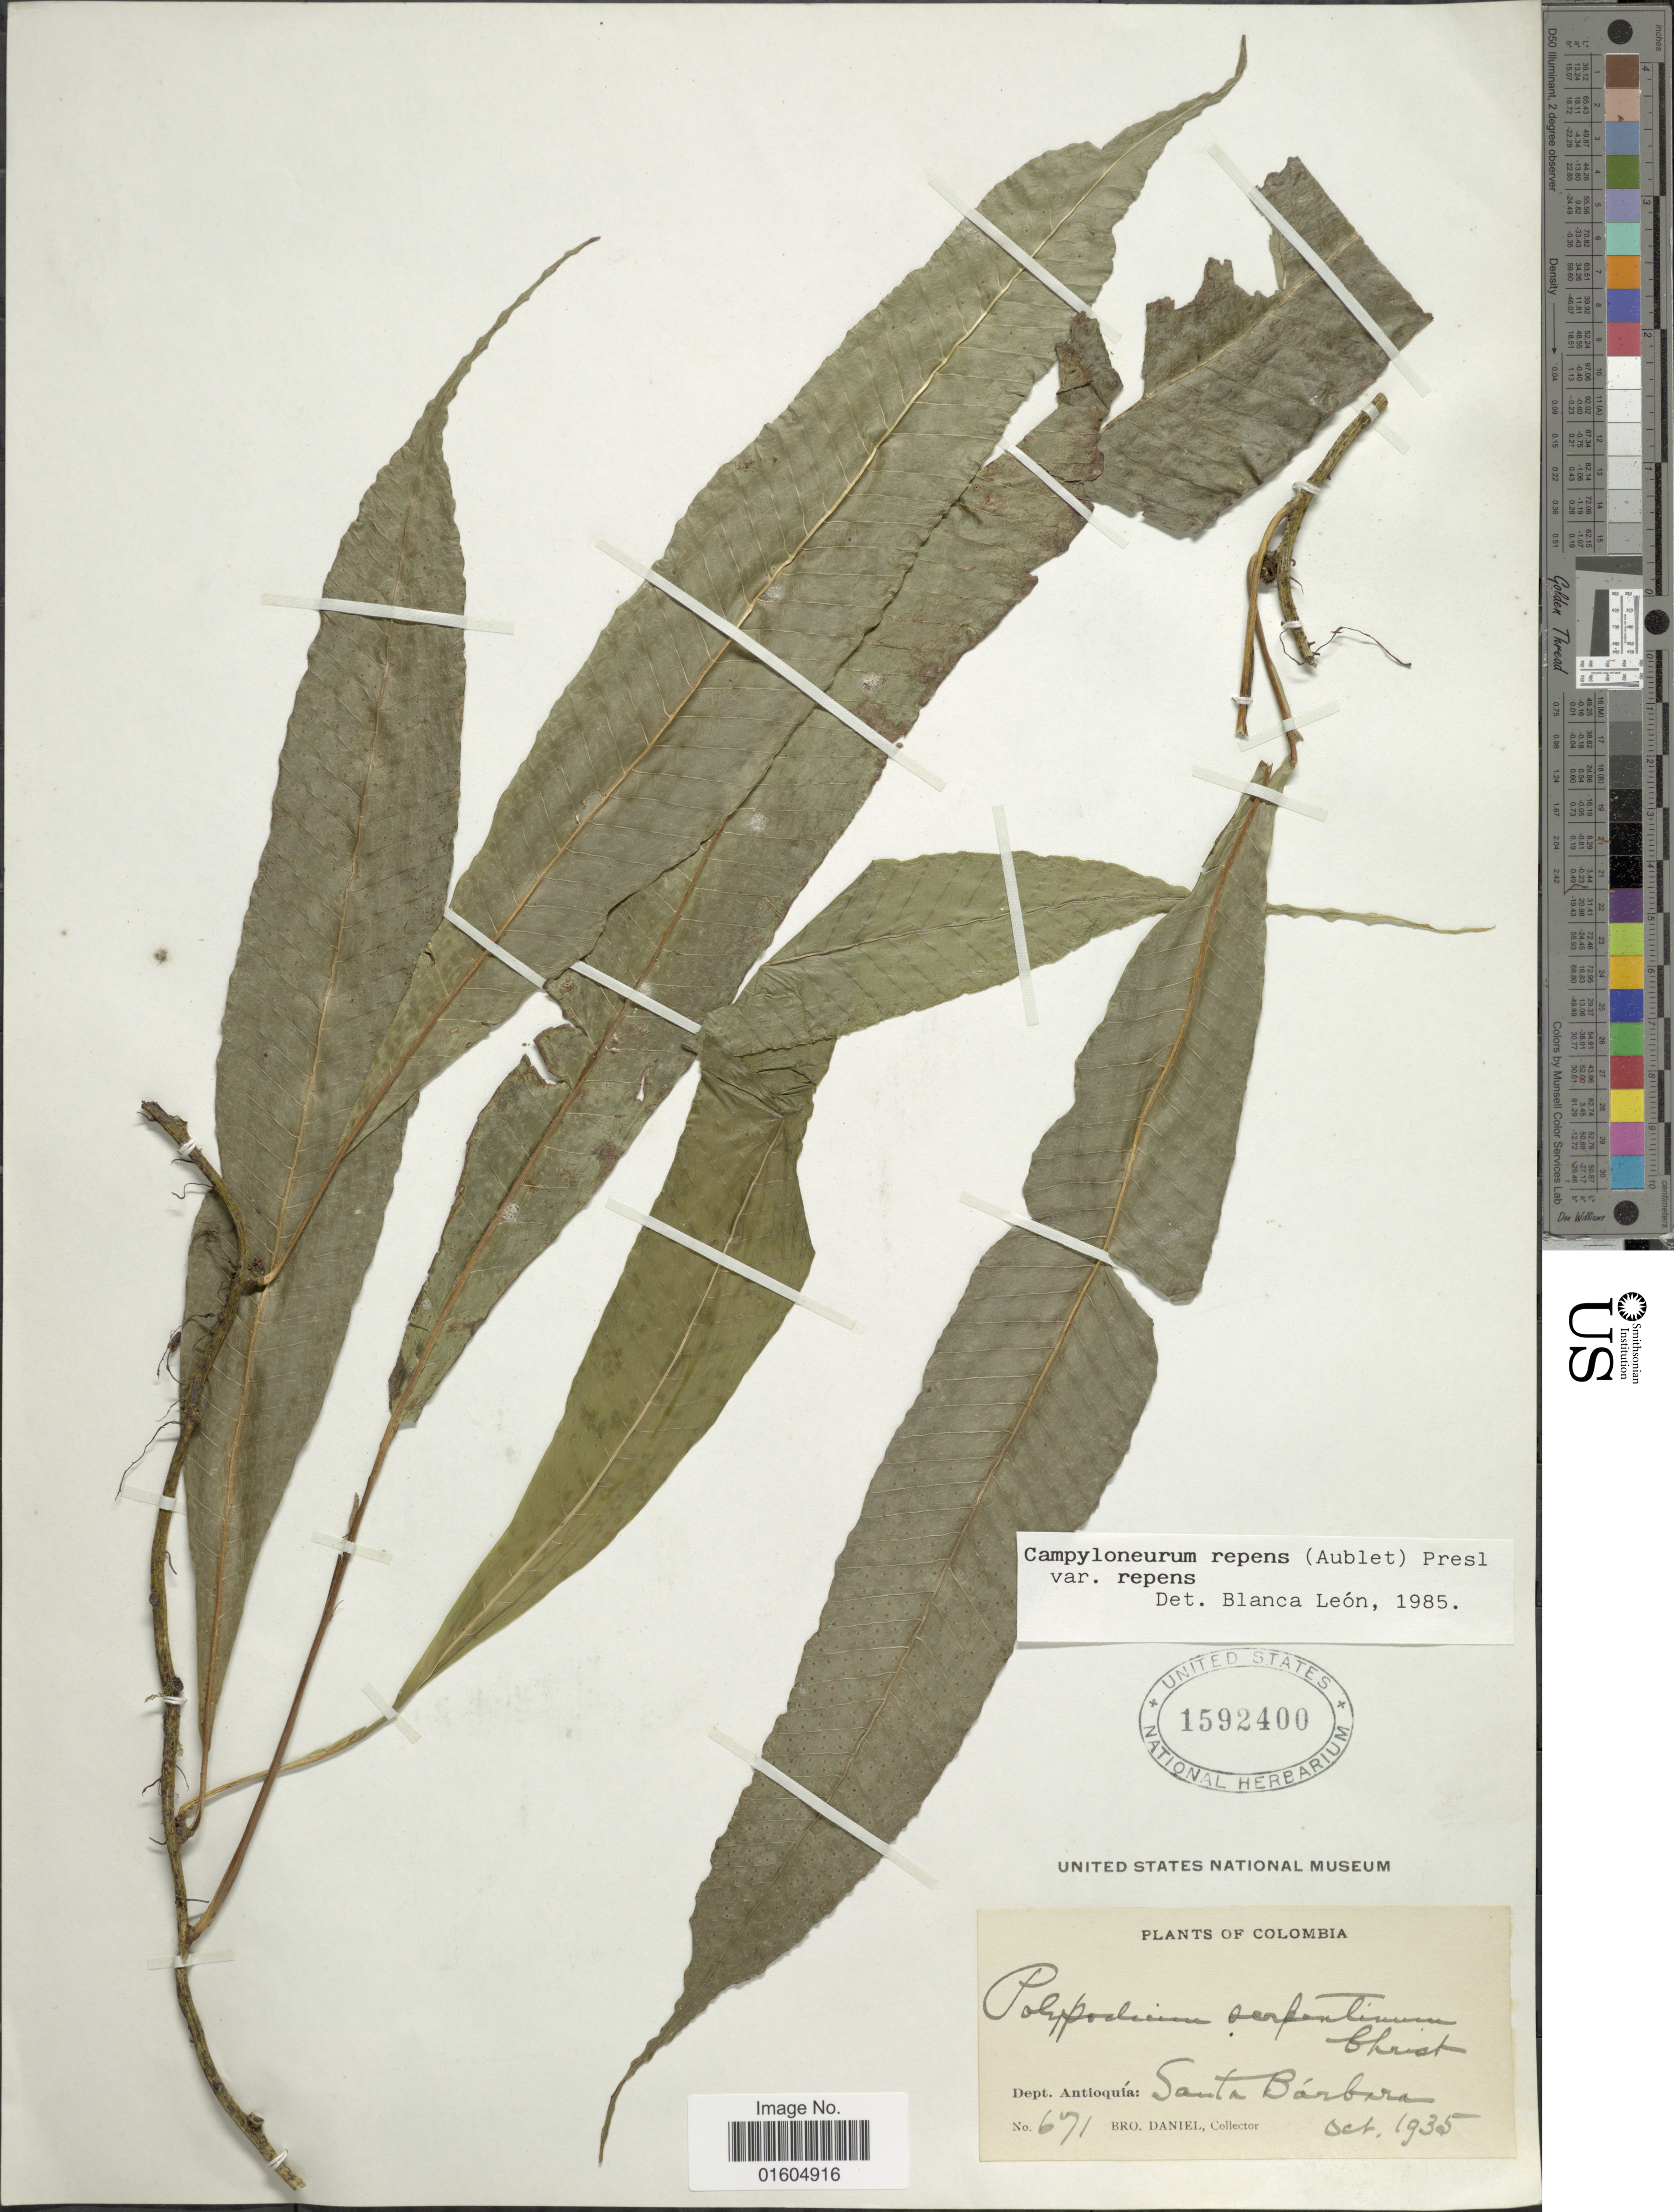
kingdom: Plantae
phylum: Tracheophyta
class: Polypodiopsida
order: Polypodiales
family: Polypodiaceae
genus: Campyloneurum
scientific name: Campyloneurum repens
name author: (Aubl.) C. Presl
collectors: Bro. Daniel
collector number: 671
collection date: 1935-10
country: Colombia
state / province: Antioquia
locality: Colombia. Dept. Antioquia: Santa Barbara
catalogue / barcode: US 1592400